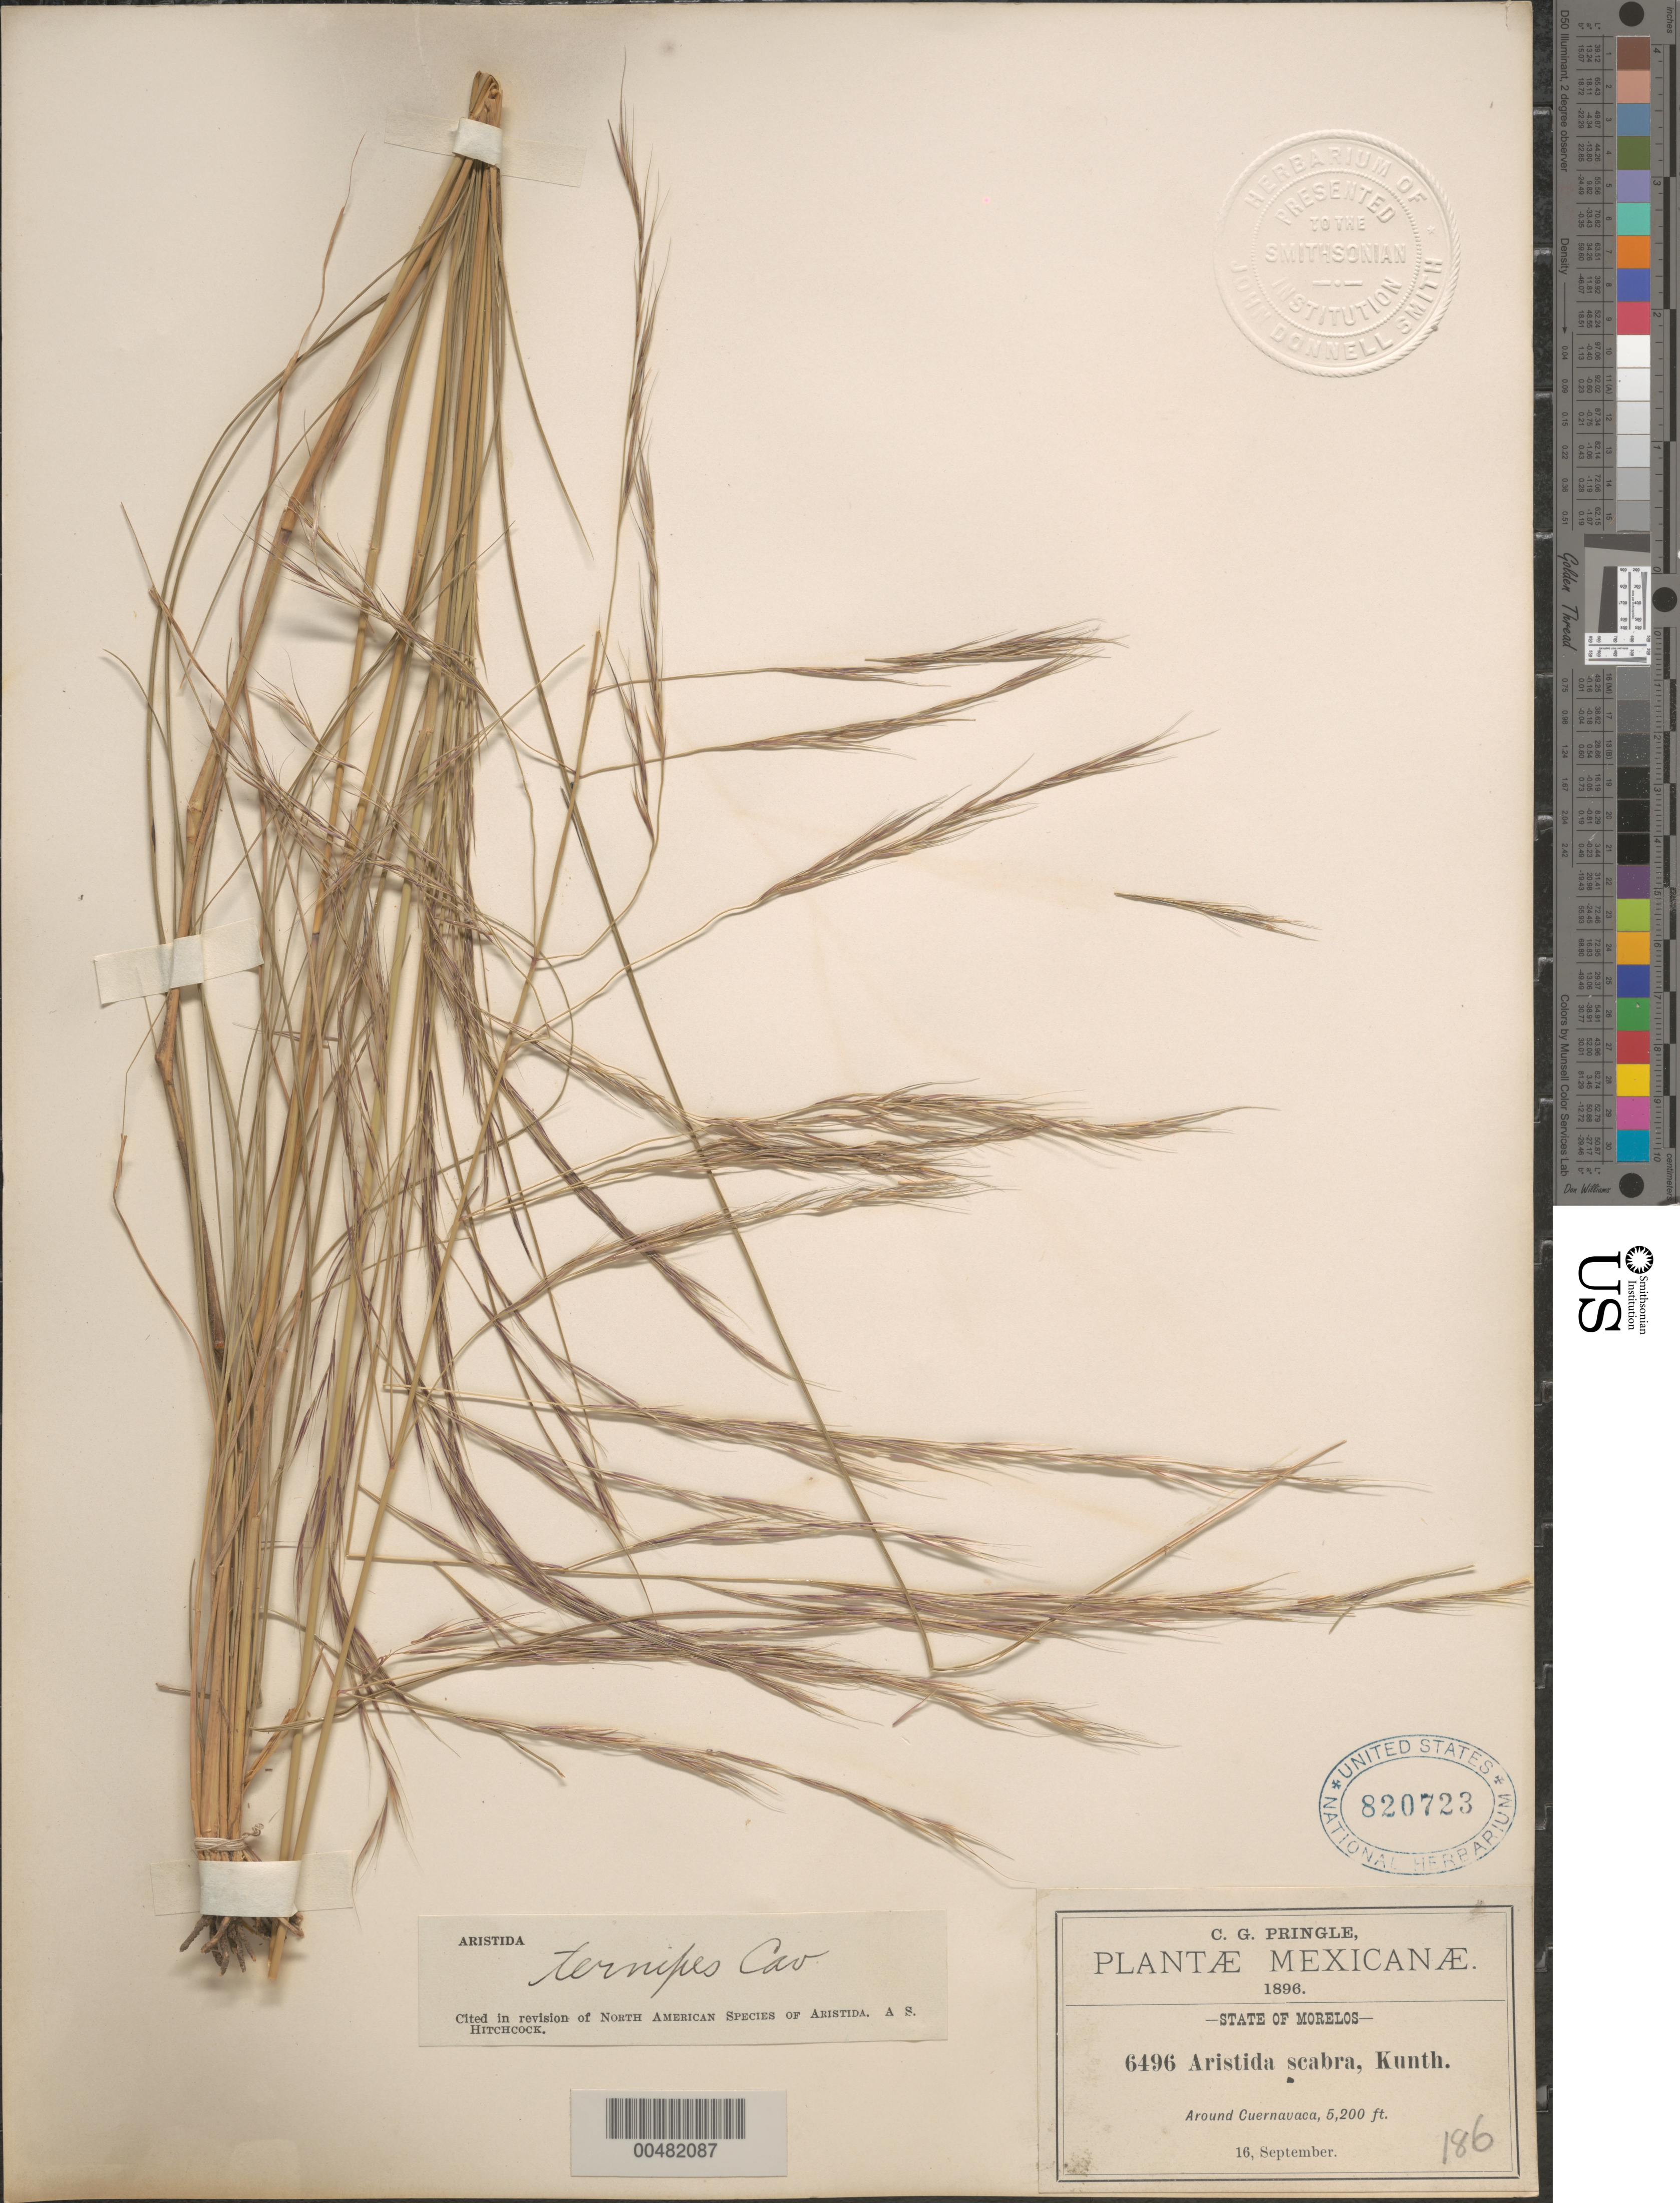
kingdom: Plantae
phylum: Tracheophyta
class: Liliopsida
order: Poales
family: Poaceae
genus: Aristida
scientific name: Aristida ternipes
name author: Cav.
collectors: C. G. Pringle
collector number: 6496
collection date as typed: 16 Sep 1896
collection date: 1896-09-16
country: Mexico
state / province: Morelos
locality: Around Cuernavaca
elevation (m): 1585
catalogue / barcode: US 820723